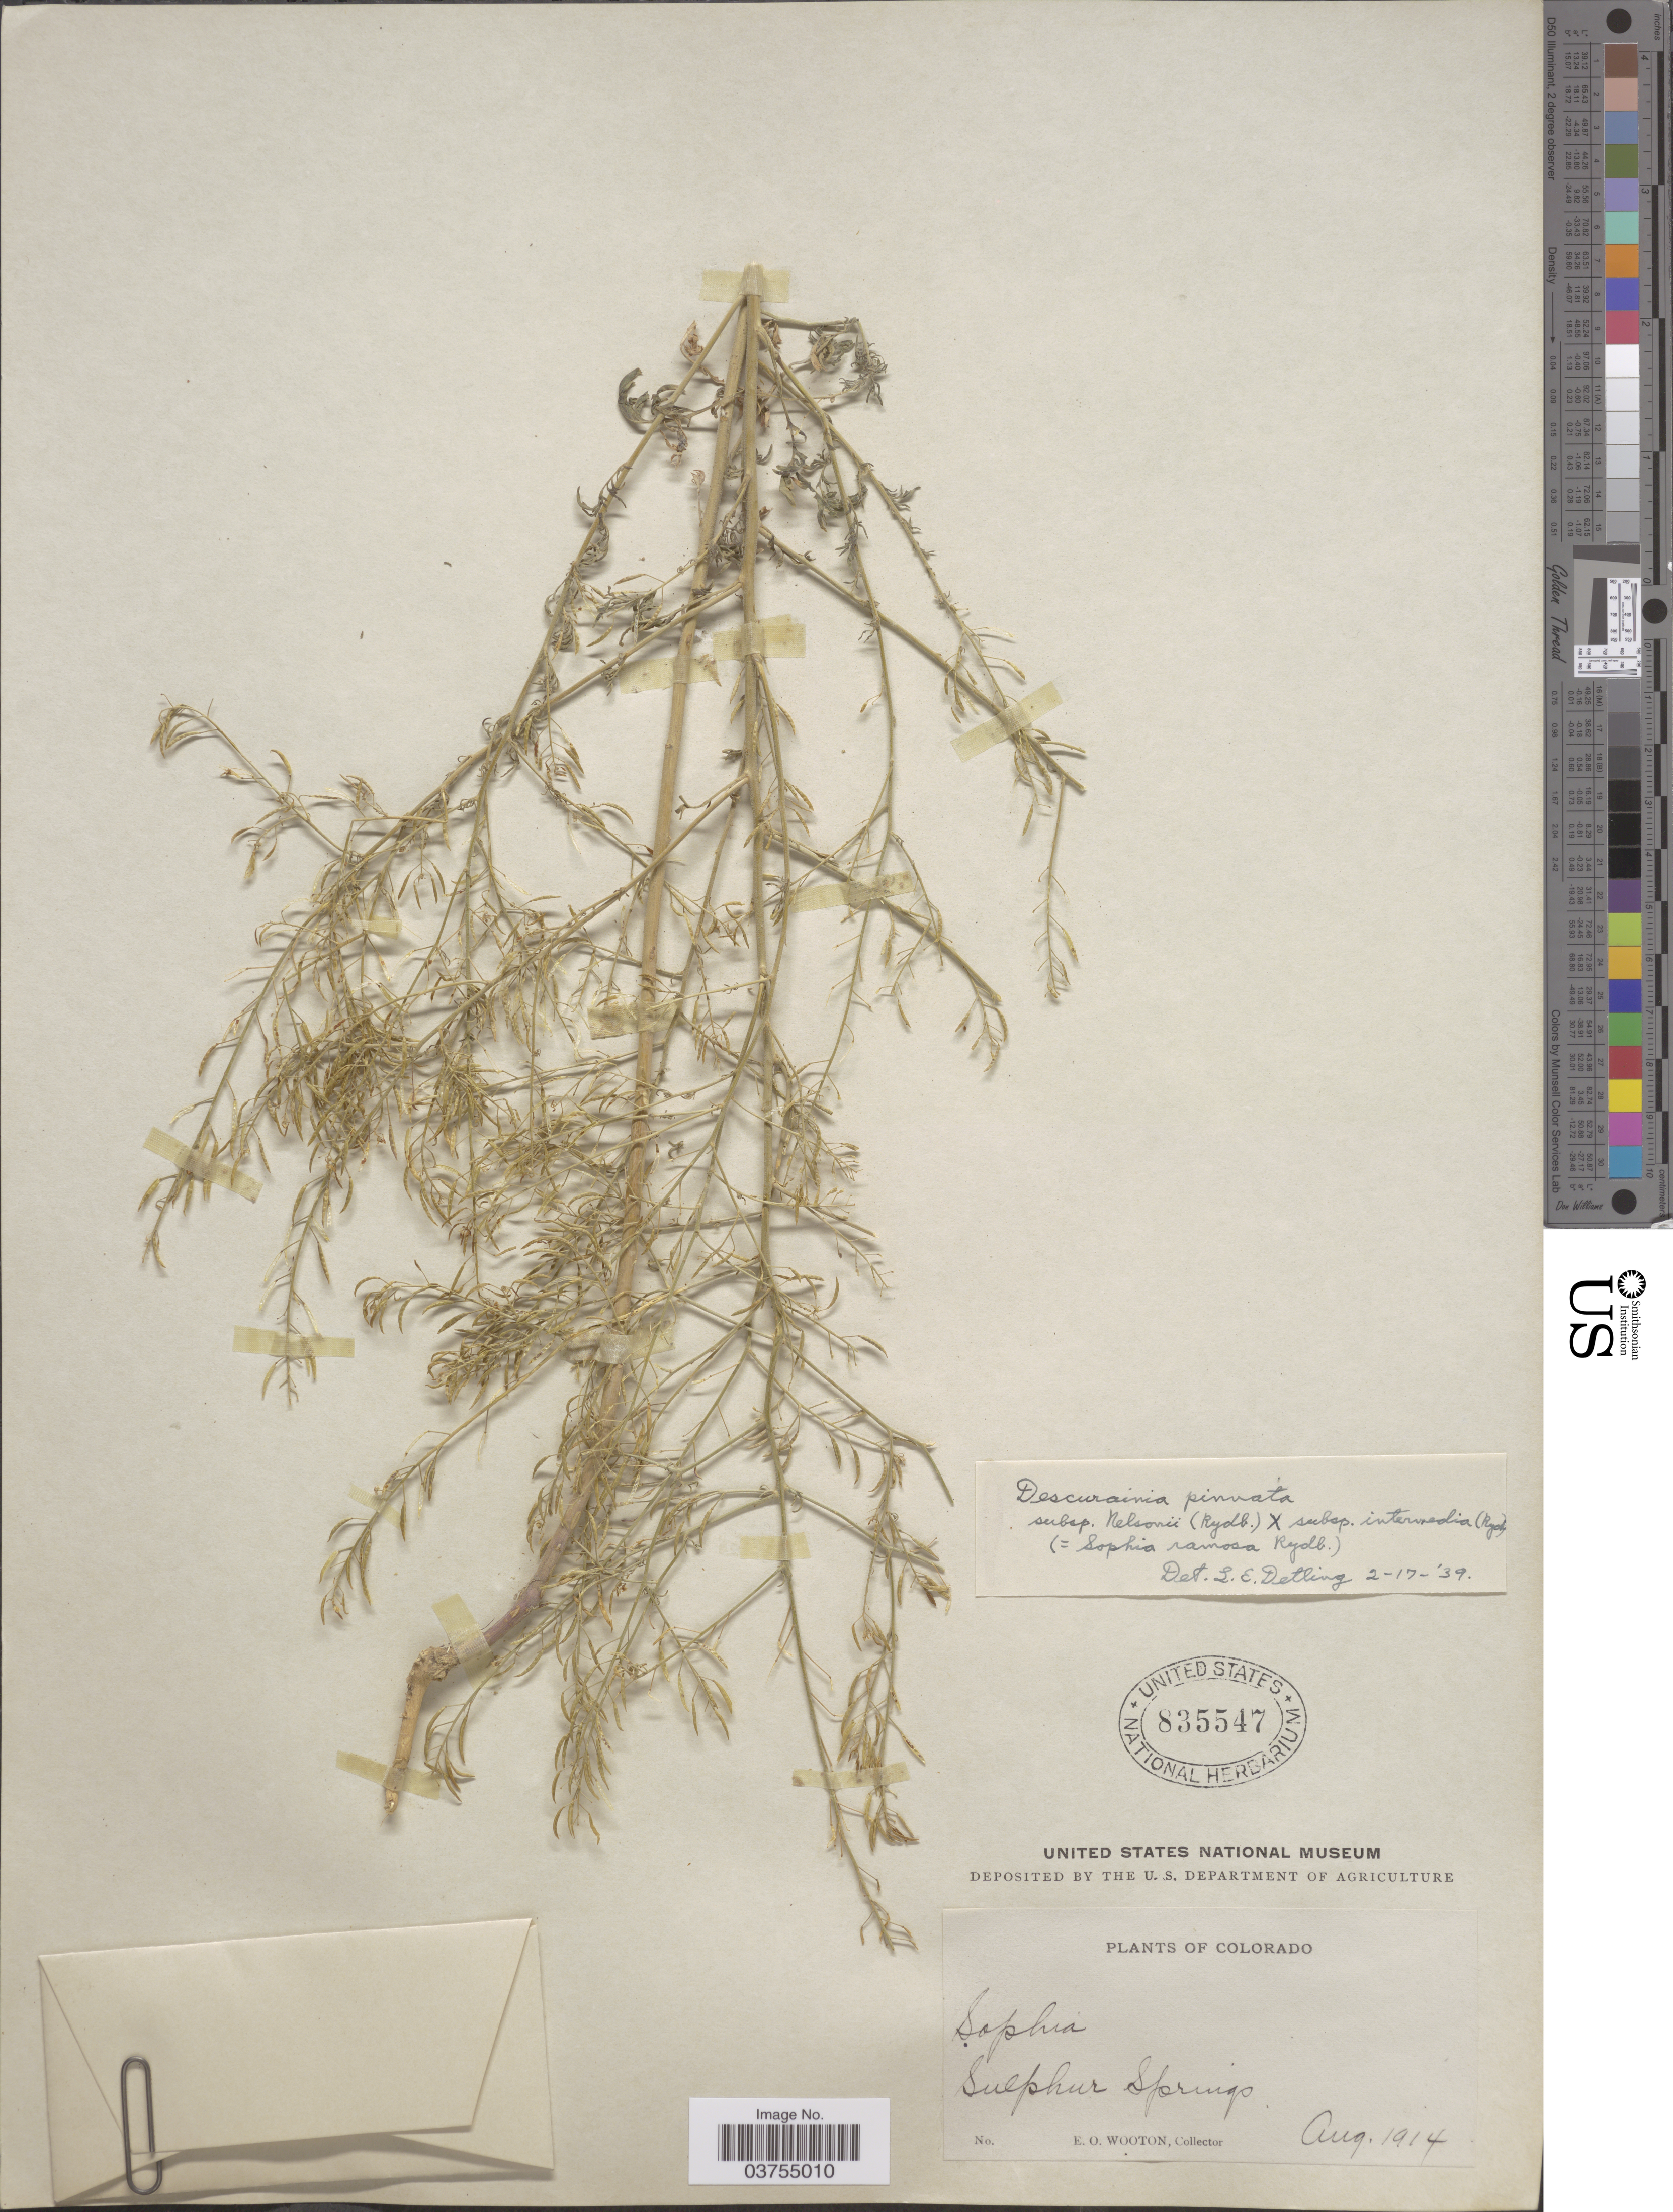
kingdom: Plantae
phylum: Tracheophyta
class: Magnoliopsida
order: Brassicales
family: Brassicaceae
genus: Descurainia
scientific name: Descurainia pinnata subsp. nelsonii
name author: (Rydb.) M. Peck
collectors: E. O. Wooton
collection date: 1914-08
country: United States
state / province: Colorado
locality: Sulphur Springs.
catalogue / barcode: US 835547